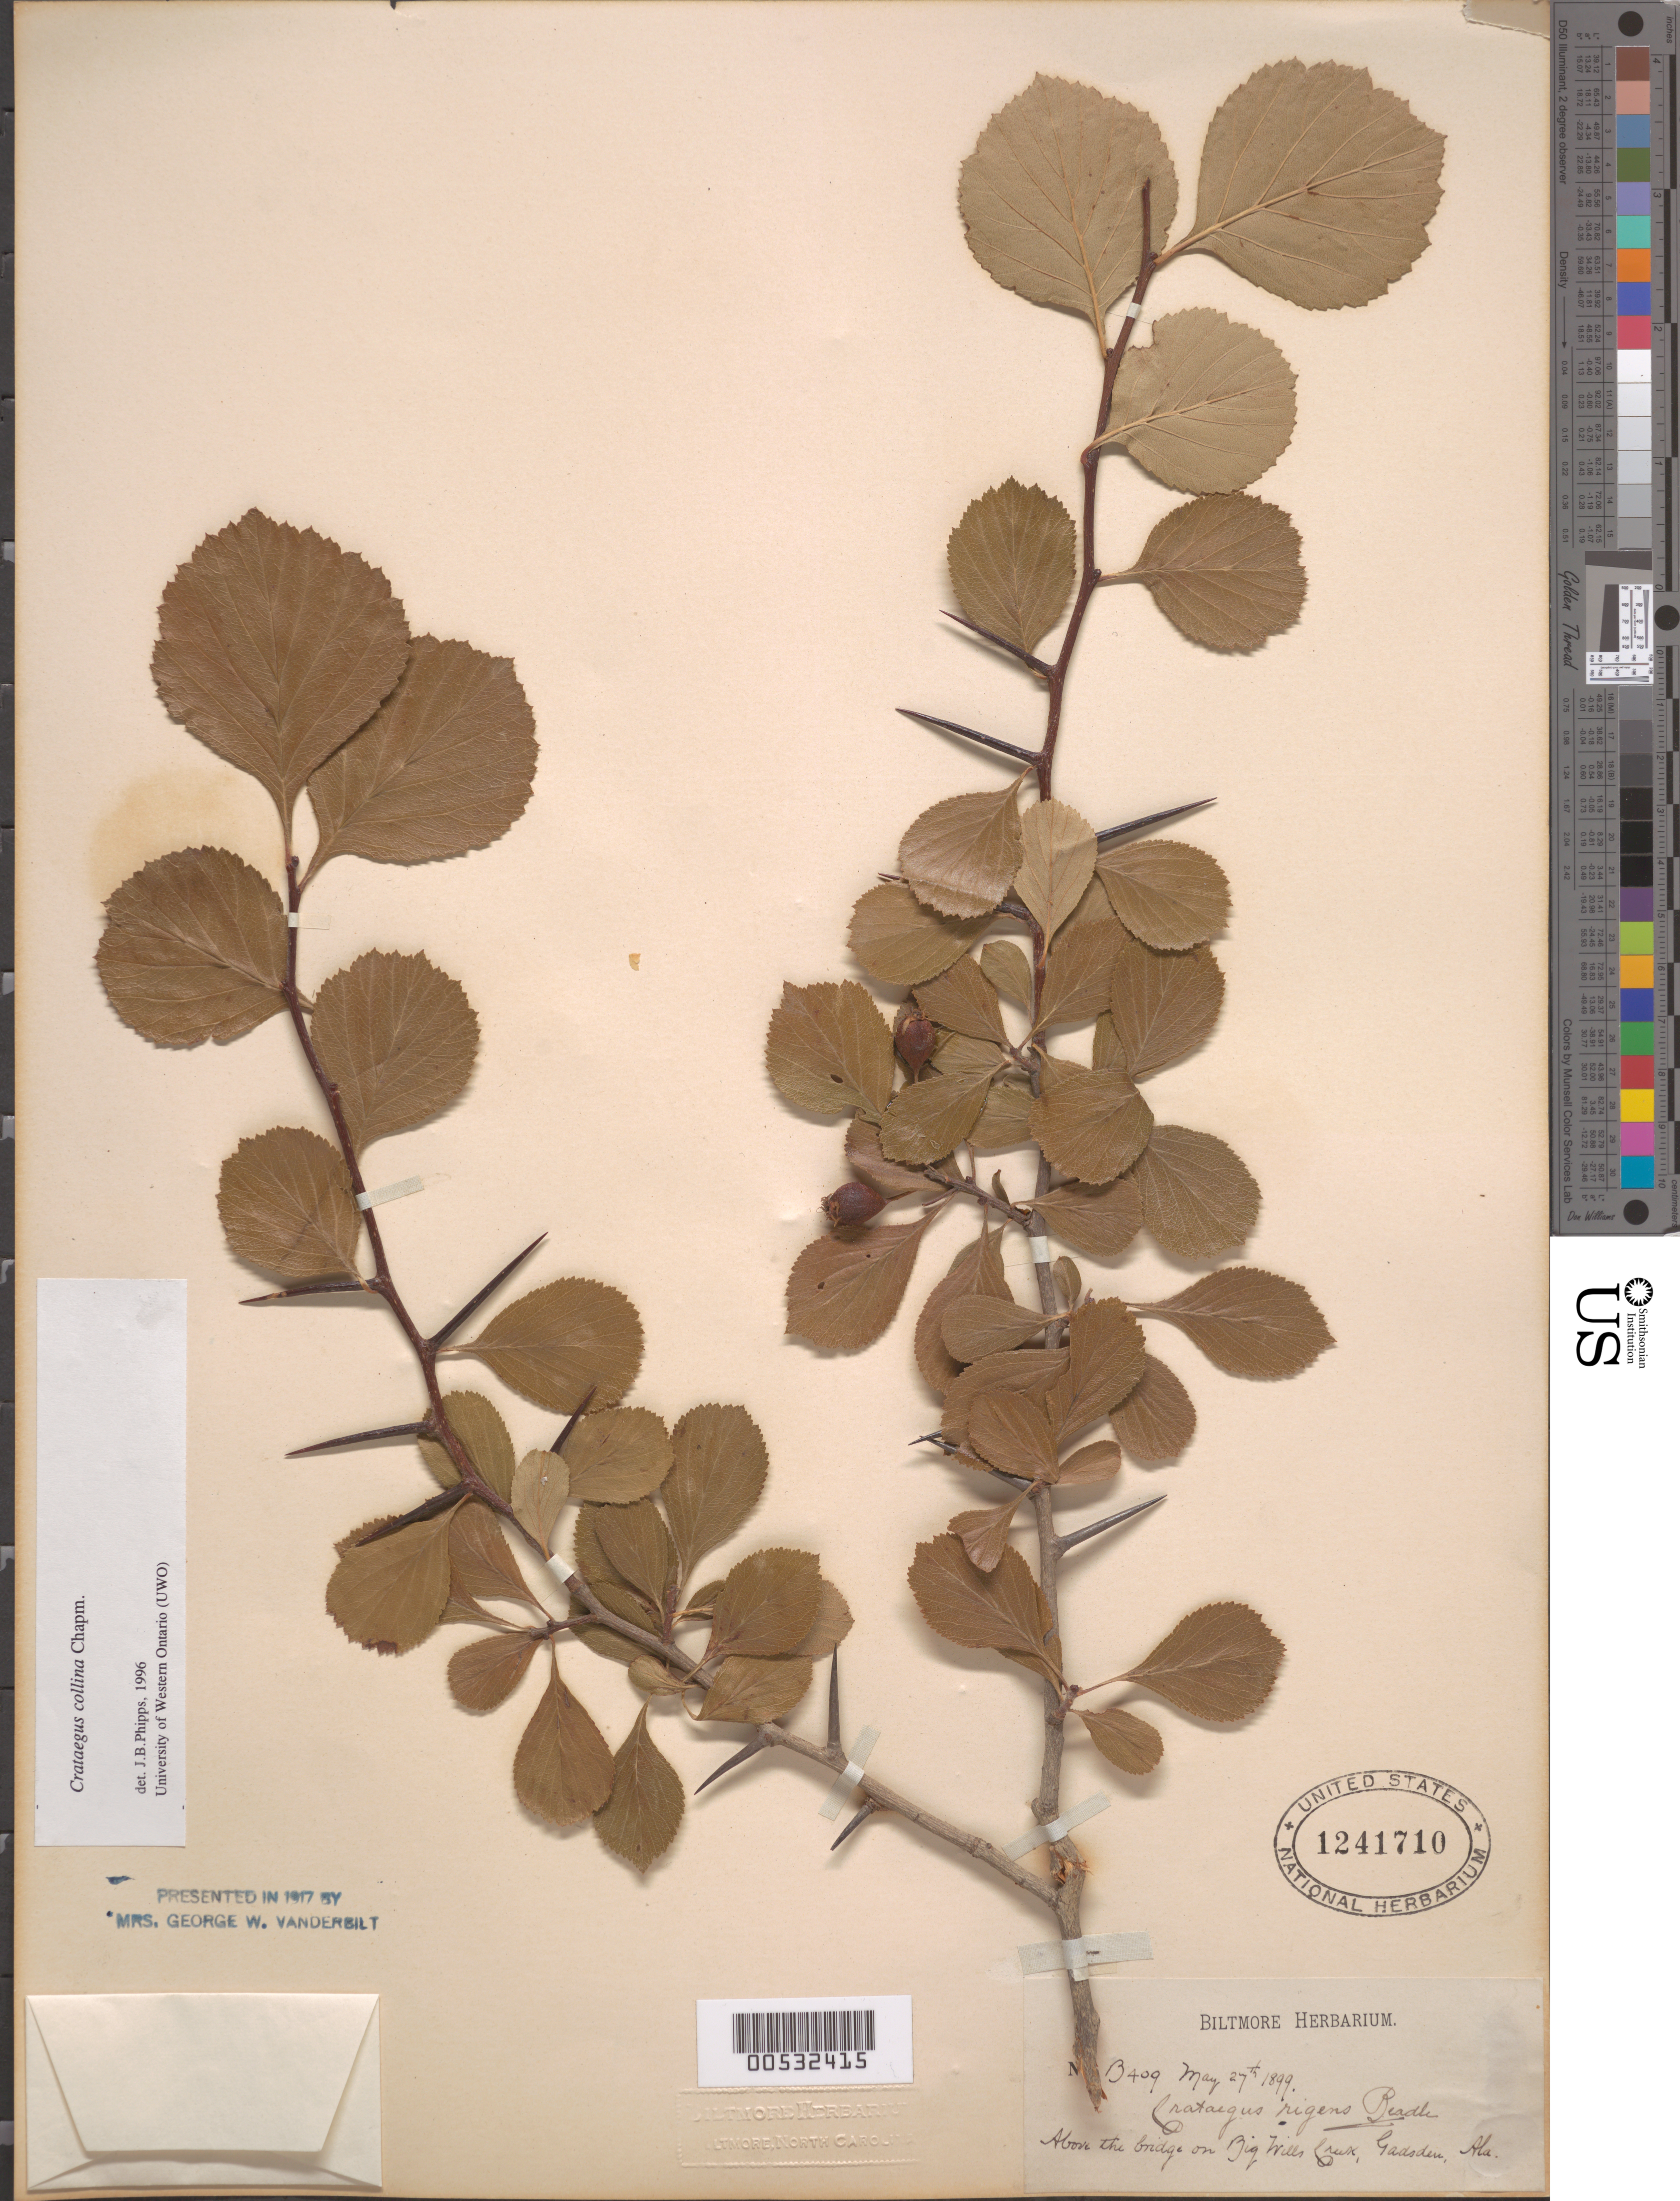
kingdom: Plantae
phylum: Tracheophyta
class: Magnoliopsida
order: Rosales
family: Rosaceae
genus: Crataegus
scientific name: Crataegus collina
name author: Chapm.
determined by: Phipps, James B., (UWO), University of Western Ontario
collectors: ex herb. Biltmore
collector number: B409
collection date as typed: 27 May 1899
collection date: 1899-05-27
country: United States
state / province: Alabama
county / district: Etowah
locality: Above the bridge on Big Wills Creek, Gadsden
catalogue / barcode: US 1241710